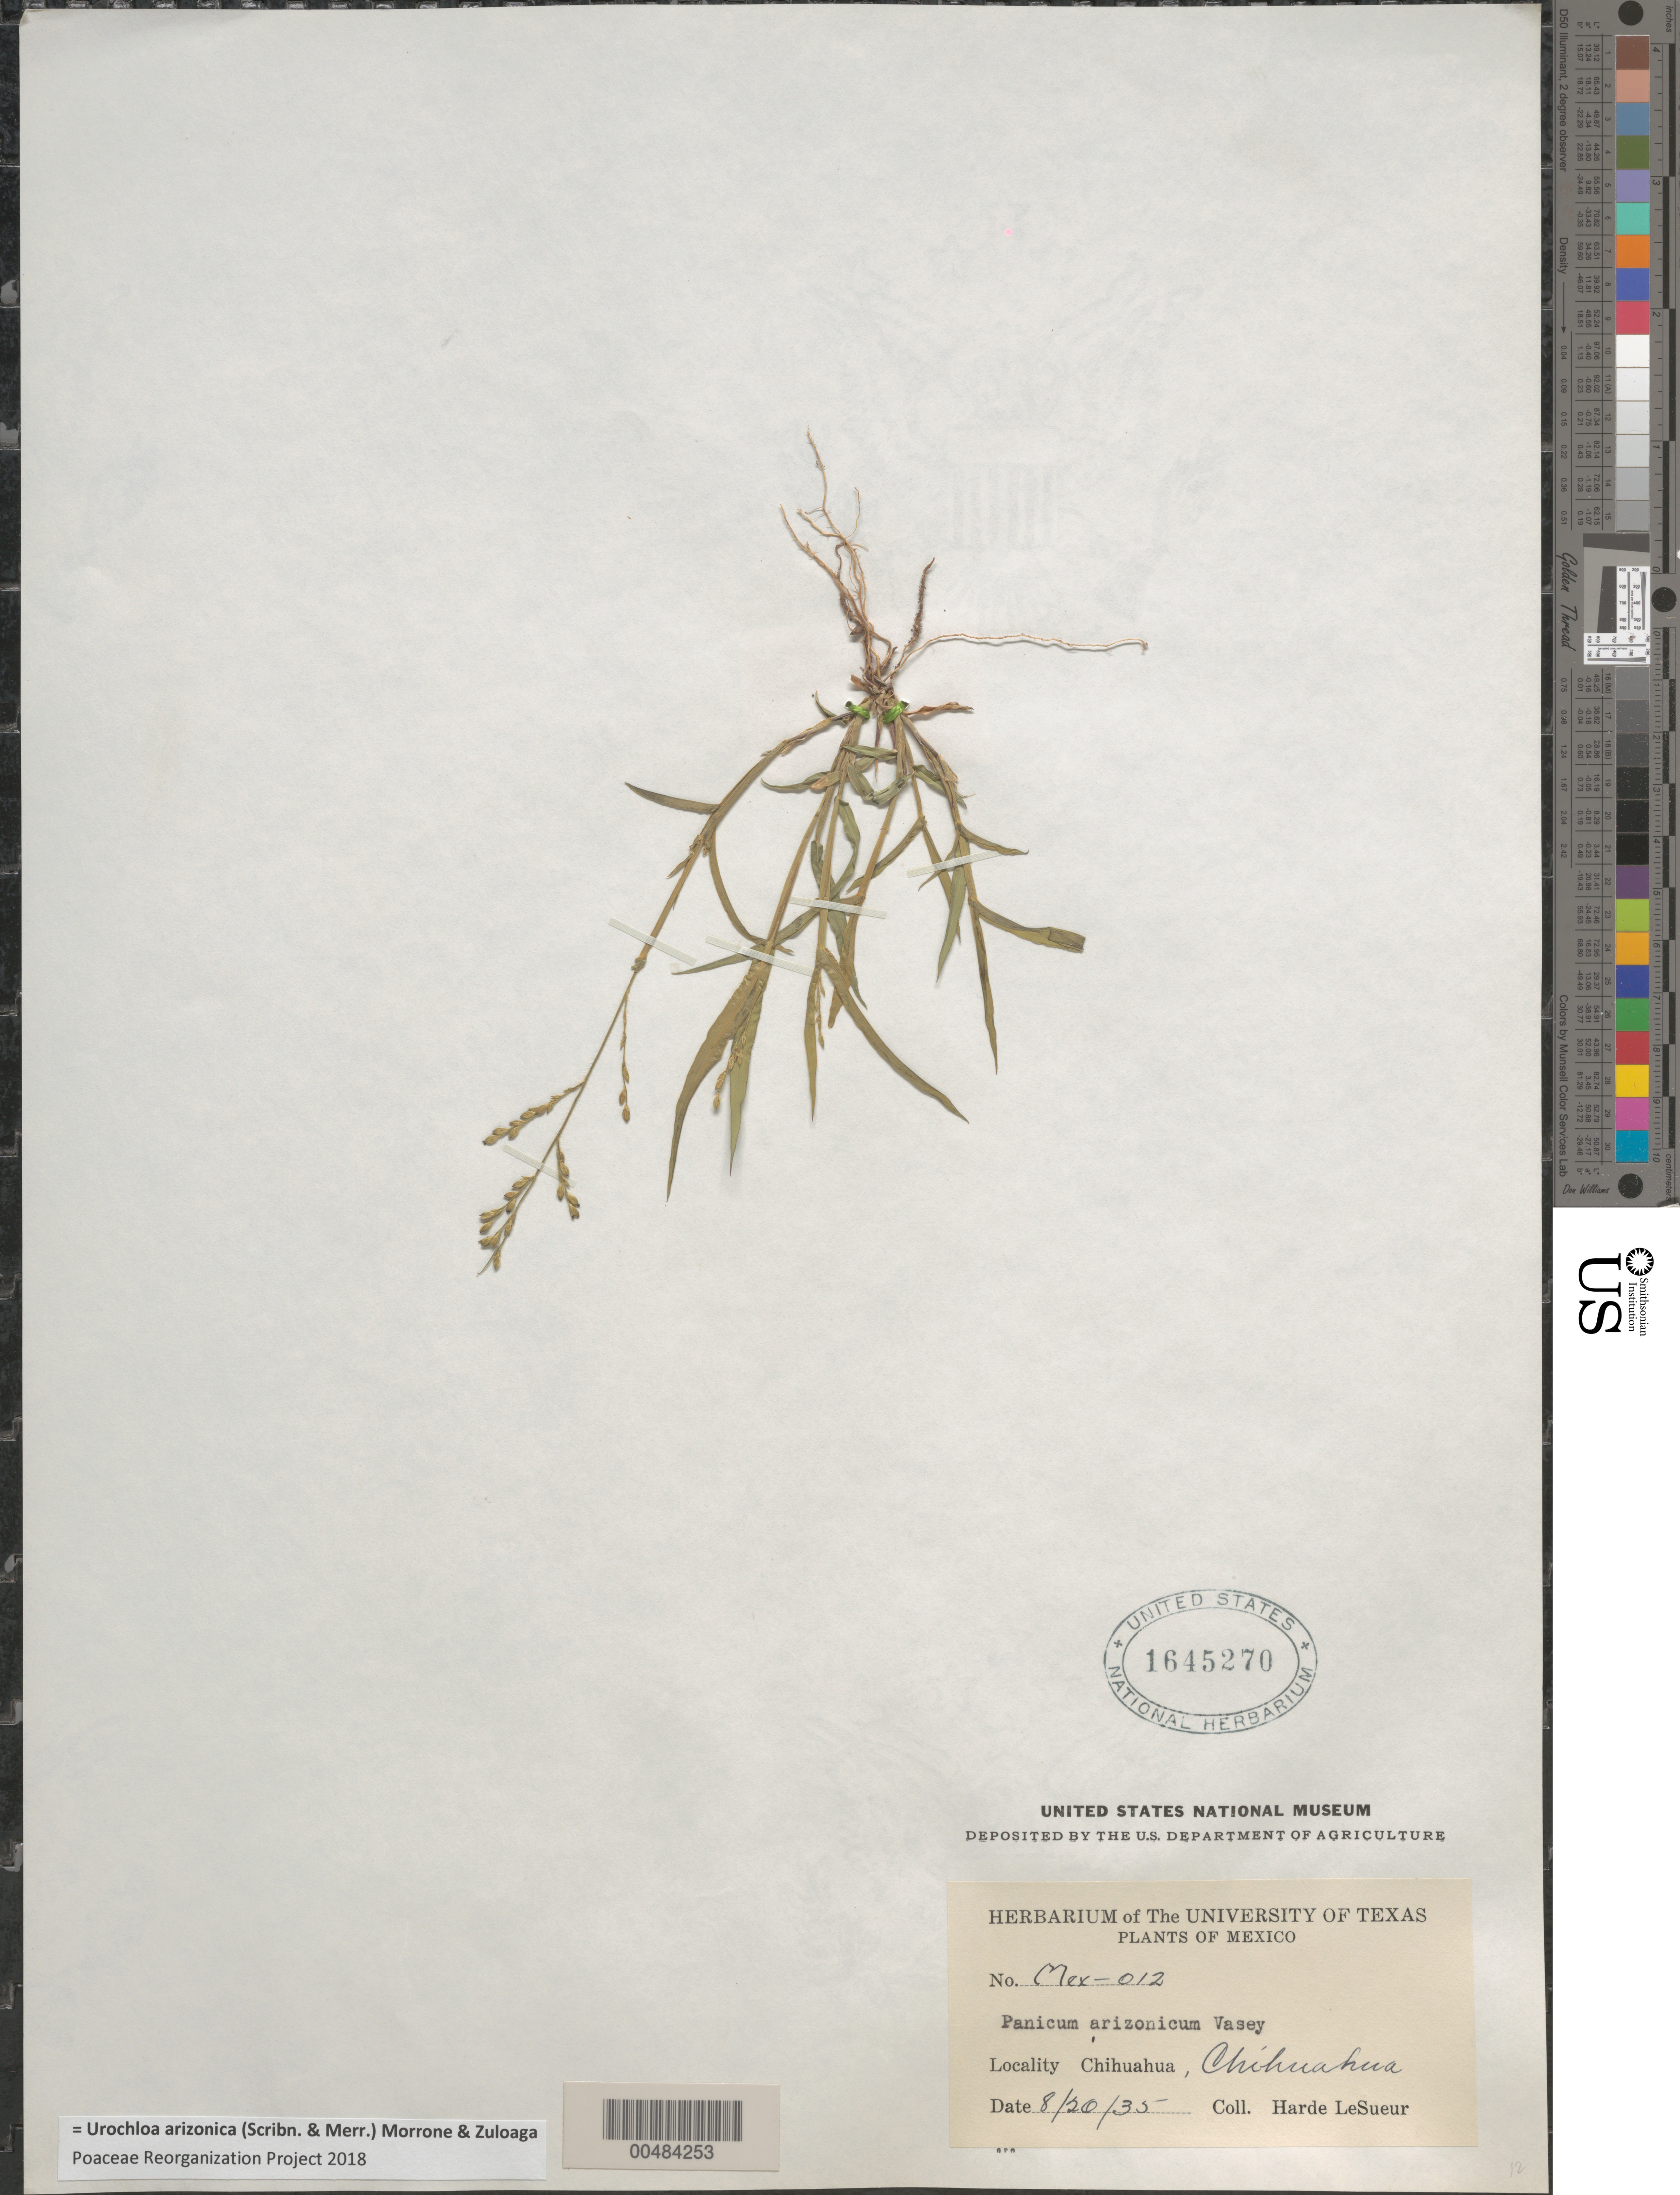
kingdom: Plantae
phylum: Tracheophyta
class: Liliopsida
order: Poales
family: Poaceae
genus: Brachiaria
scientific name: Brachiaria arizonicum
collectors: D. H. LeSueur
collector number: Mex-012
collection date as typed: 20 Aug 1935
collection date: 1935-08-20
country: Mexico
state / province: Chihuahua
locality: Chihuahua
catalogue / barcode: US 1645270